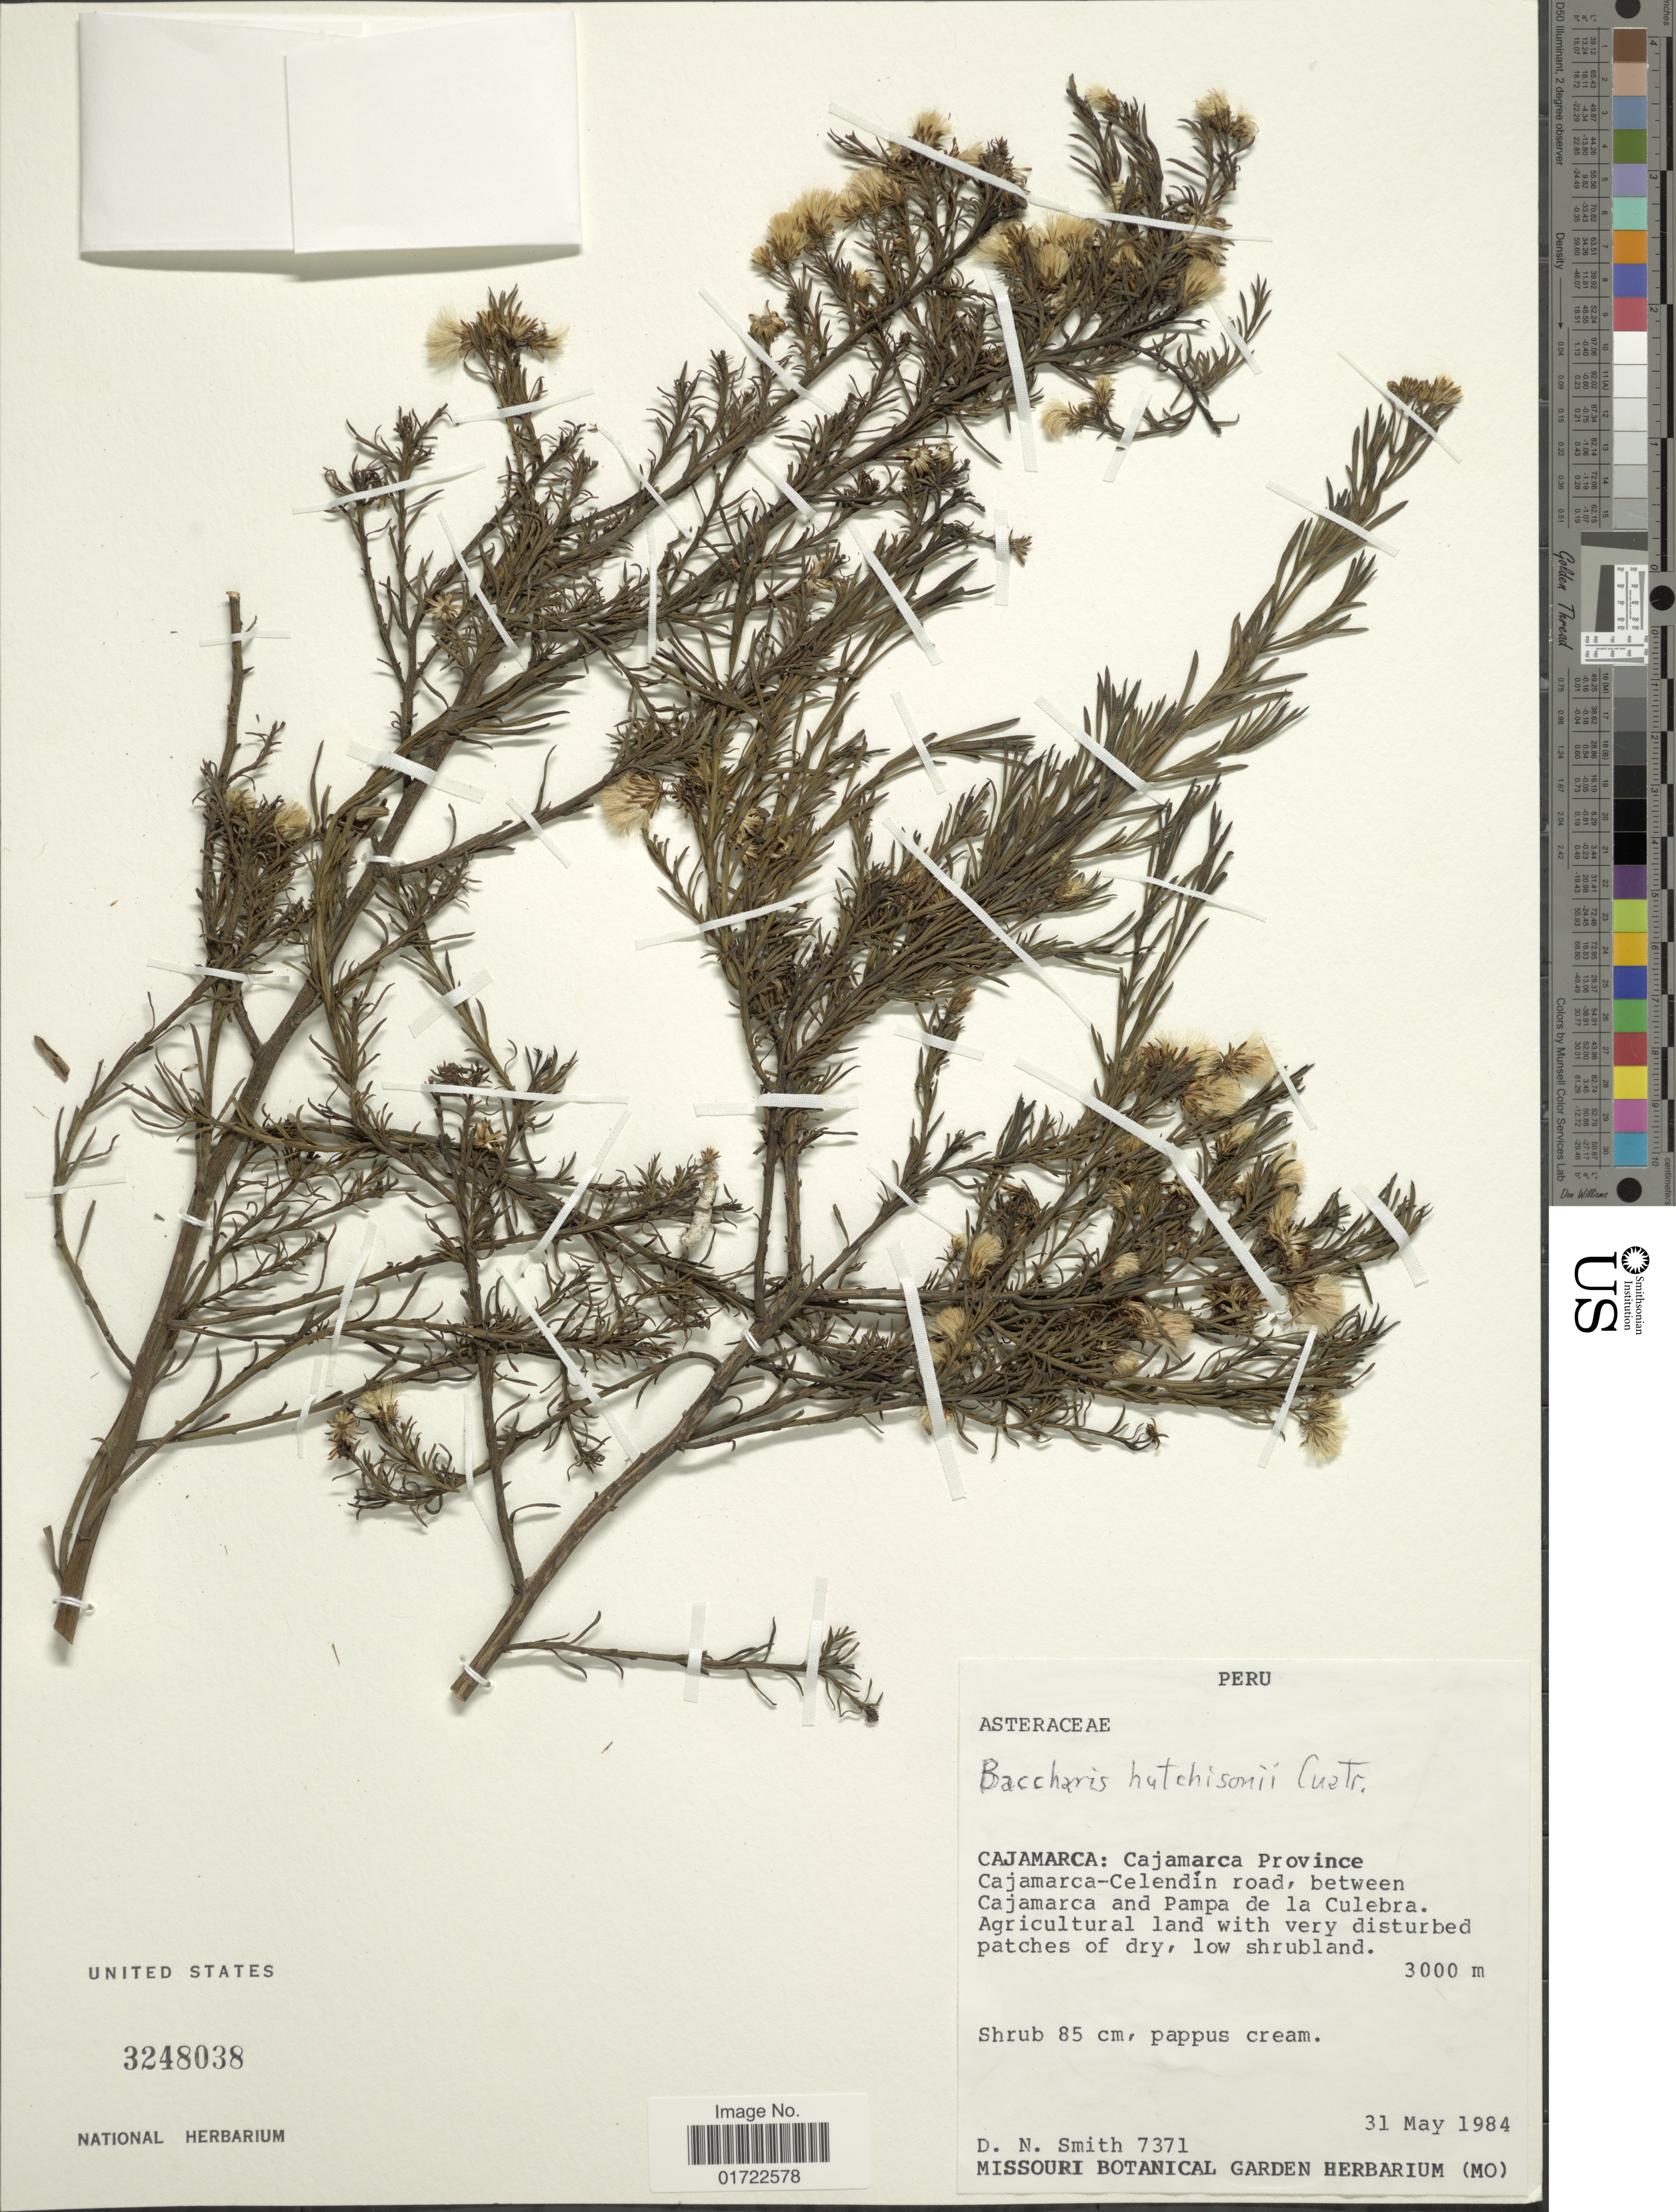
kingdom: Plantae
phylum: Tracheophyta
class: Magnoliopsida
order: Asterales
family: Asteraceae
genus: Baccharis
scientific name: Baccharis hutchisonii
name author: Cuatrec.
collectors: D. Smith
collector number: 7371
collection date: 1984-05-31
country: Peru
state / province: Cajamarca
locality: Cajamarca Province, Cajamarca-Celendin road, between Cajamarca and Pampa de la Culebra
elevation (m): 3000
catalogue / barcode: US 3248038